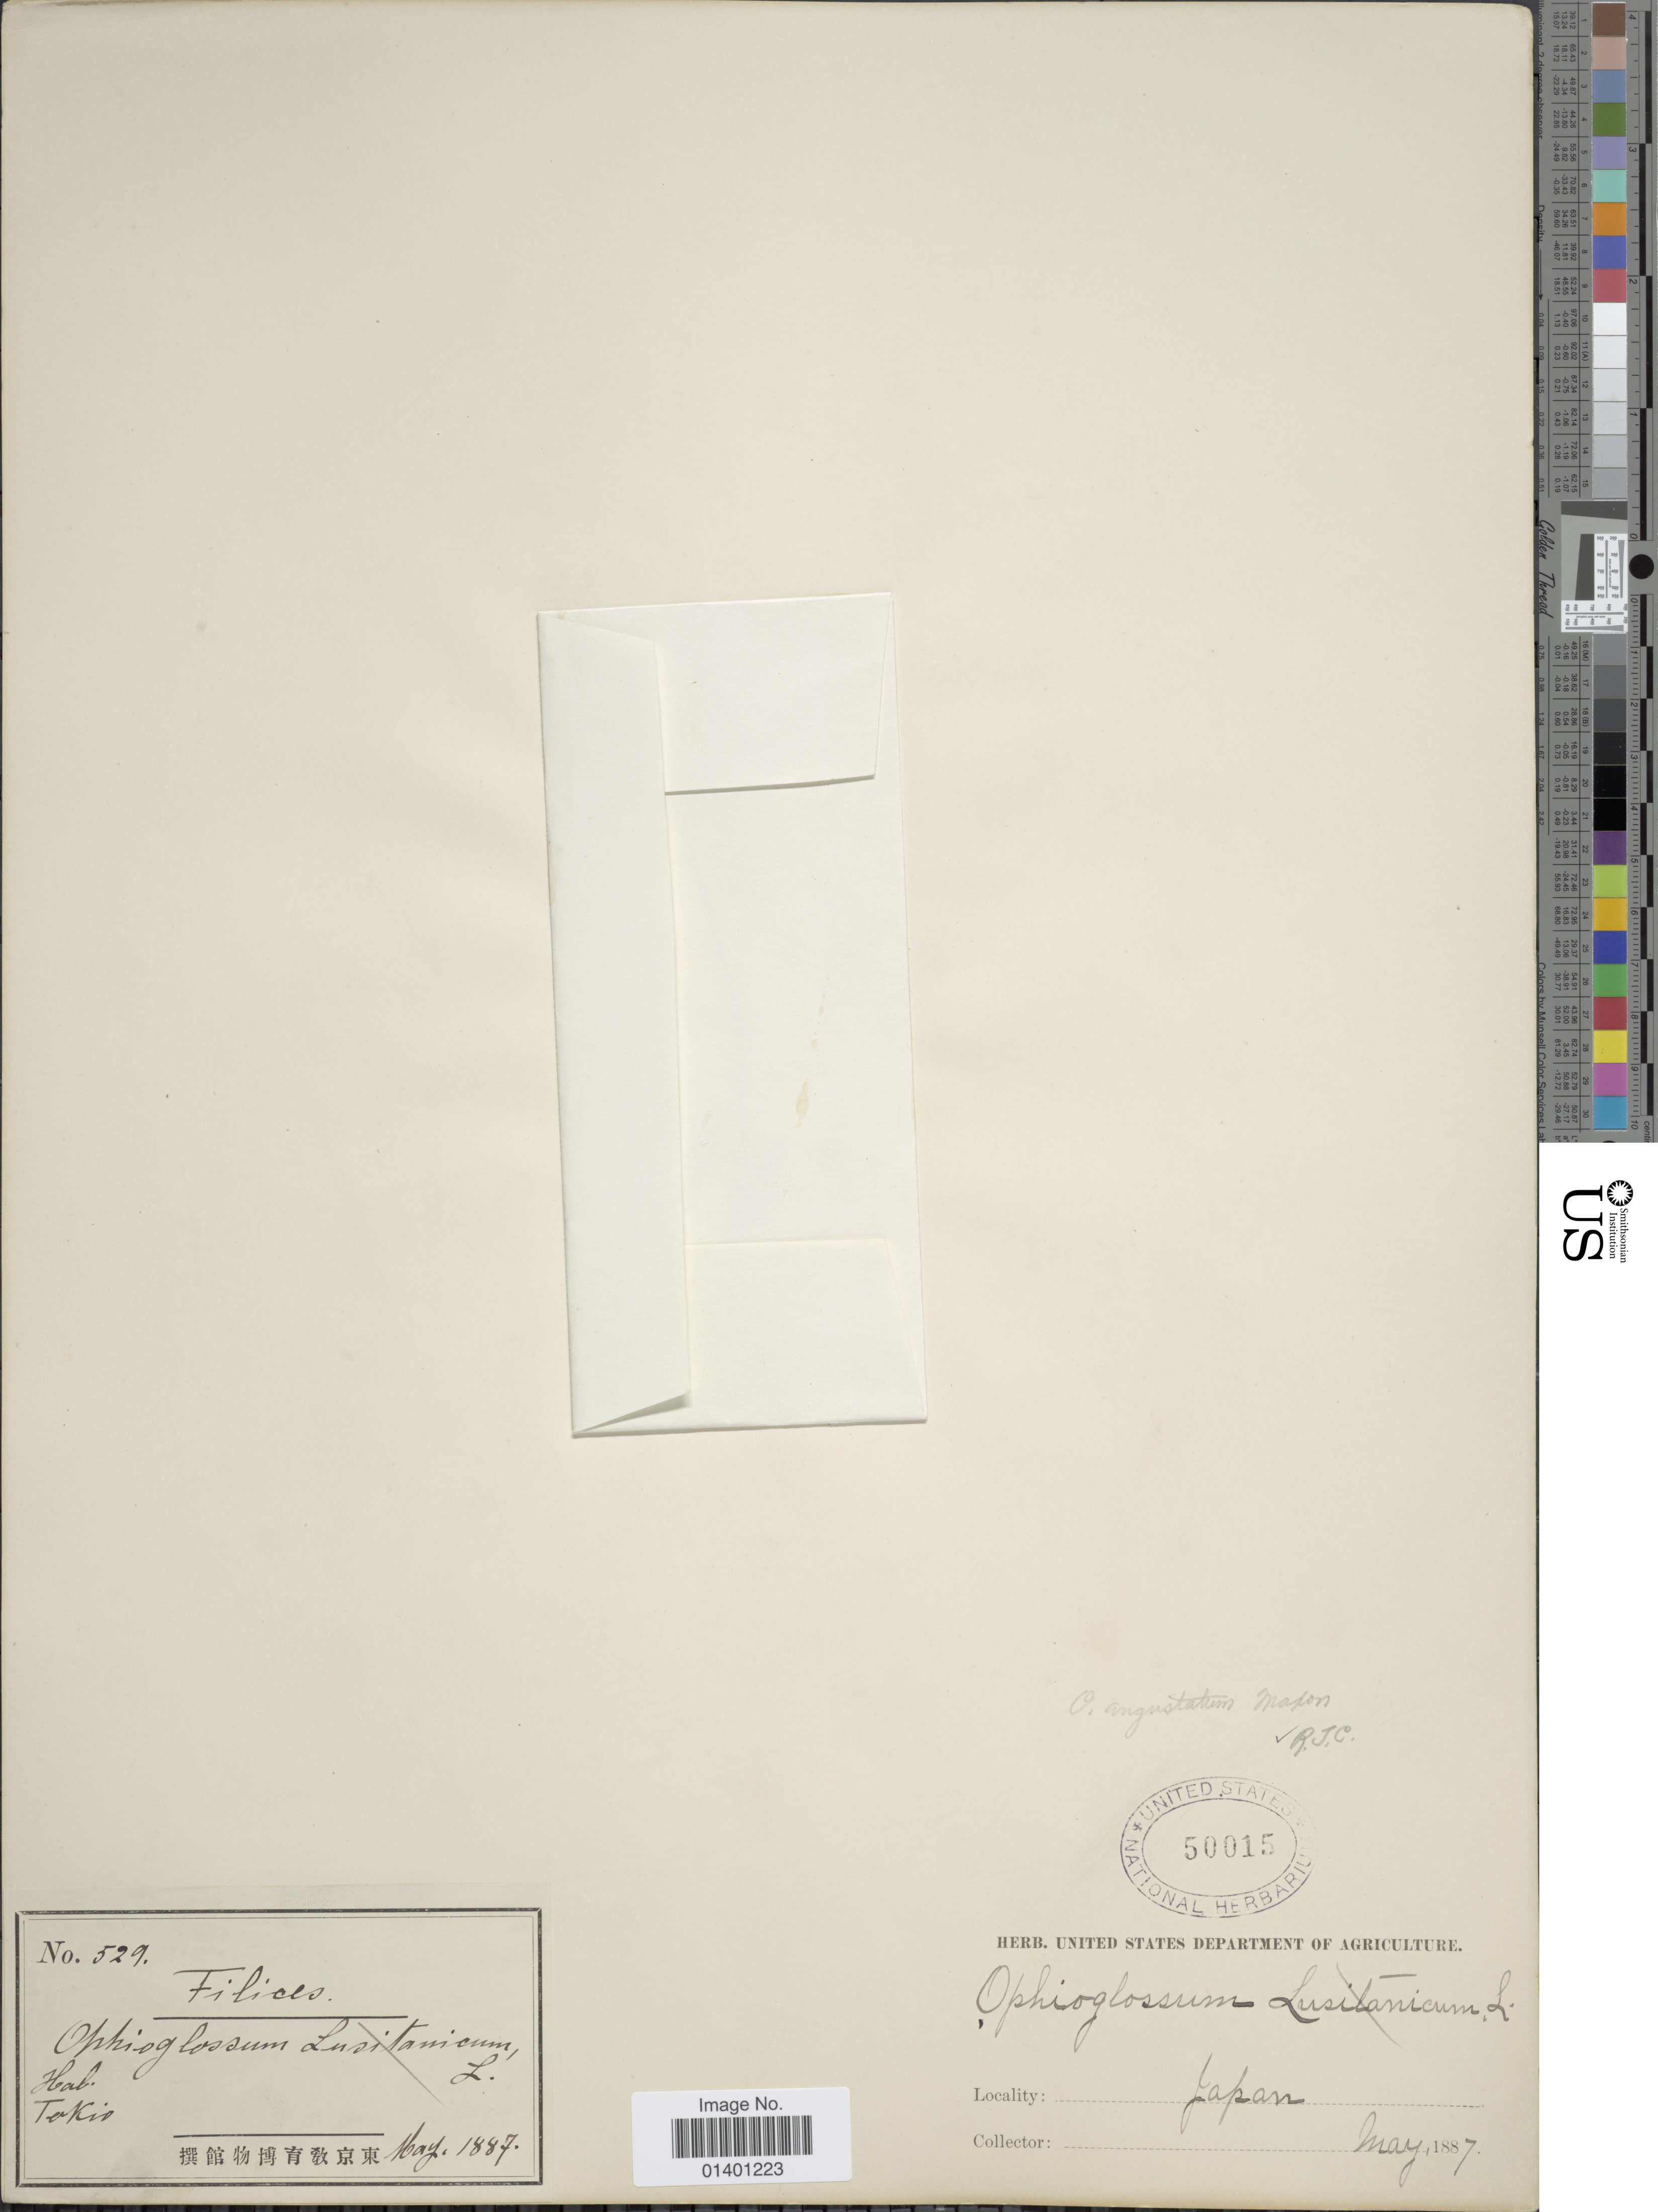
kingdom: Plantae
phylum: Tracheophyta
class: Polypodiopsida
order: Ophioglossales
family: Ophioglossaceae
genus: Ophioglossum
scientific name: Ophioglossum angustulatum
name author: Maxon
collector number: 529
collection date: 1887-05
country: Japan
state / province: Tokyo, Federal City of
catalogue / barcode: US 50015